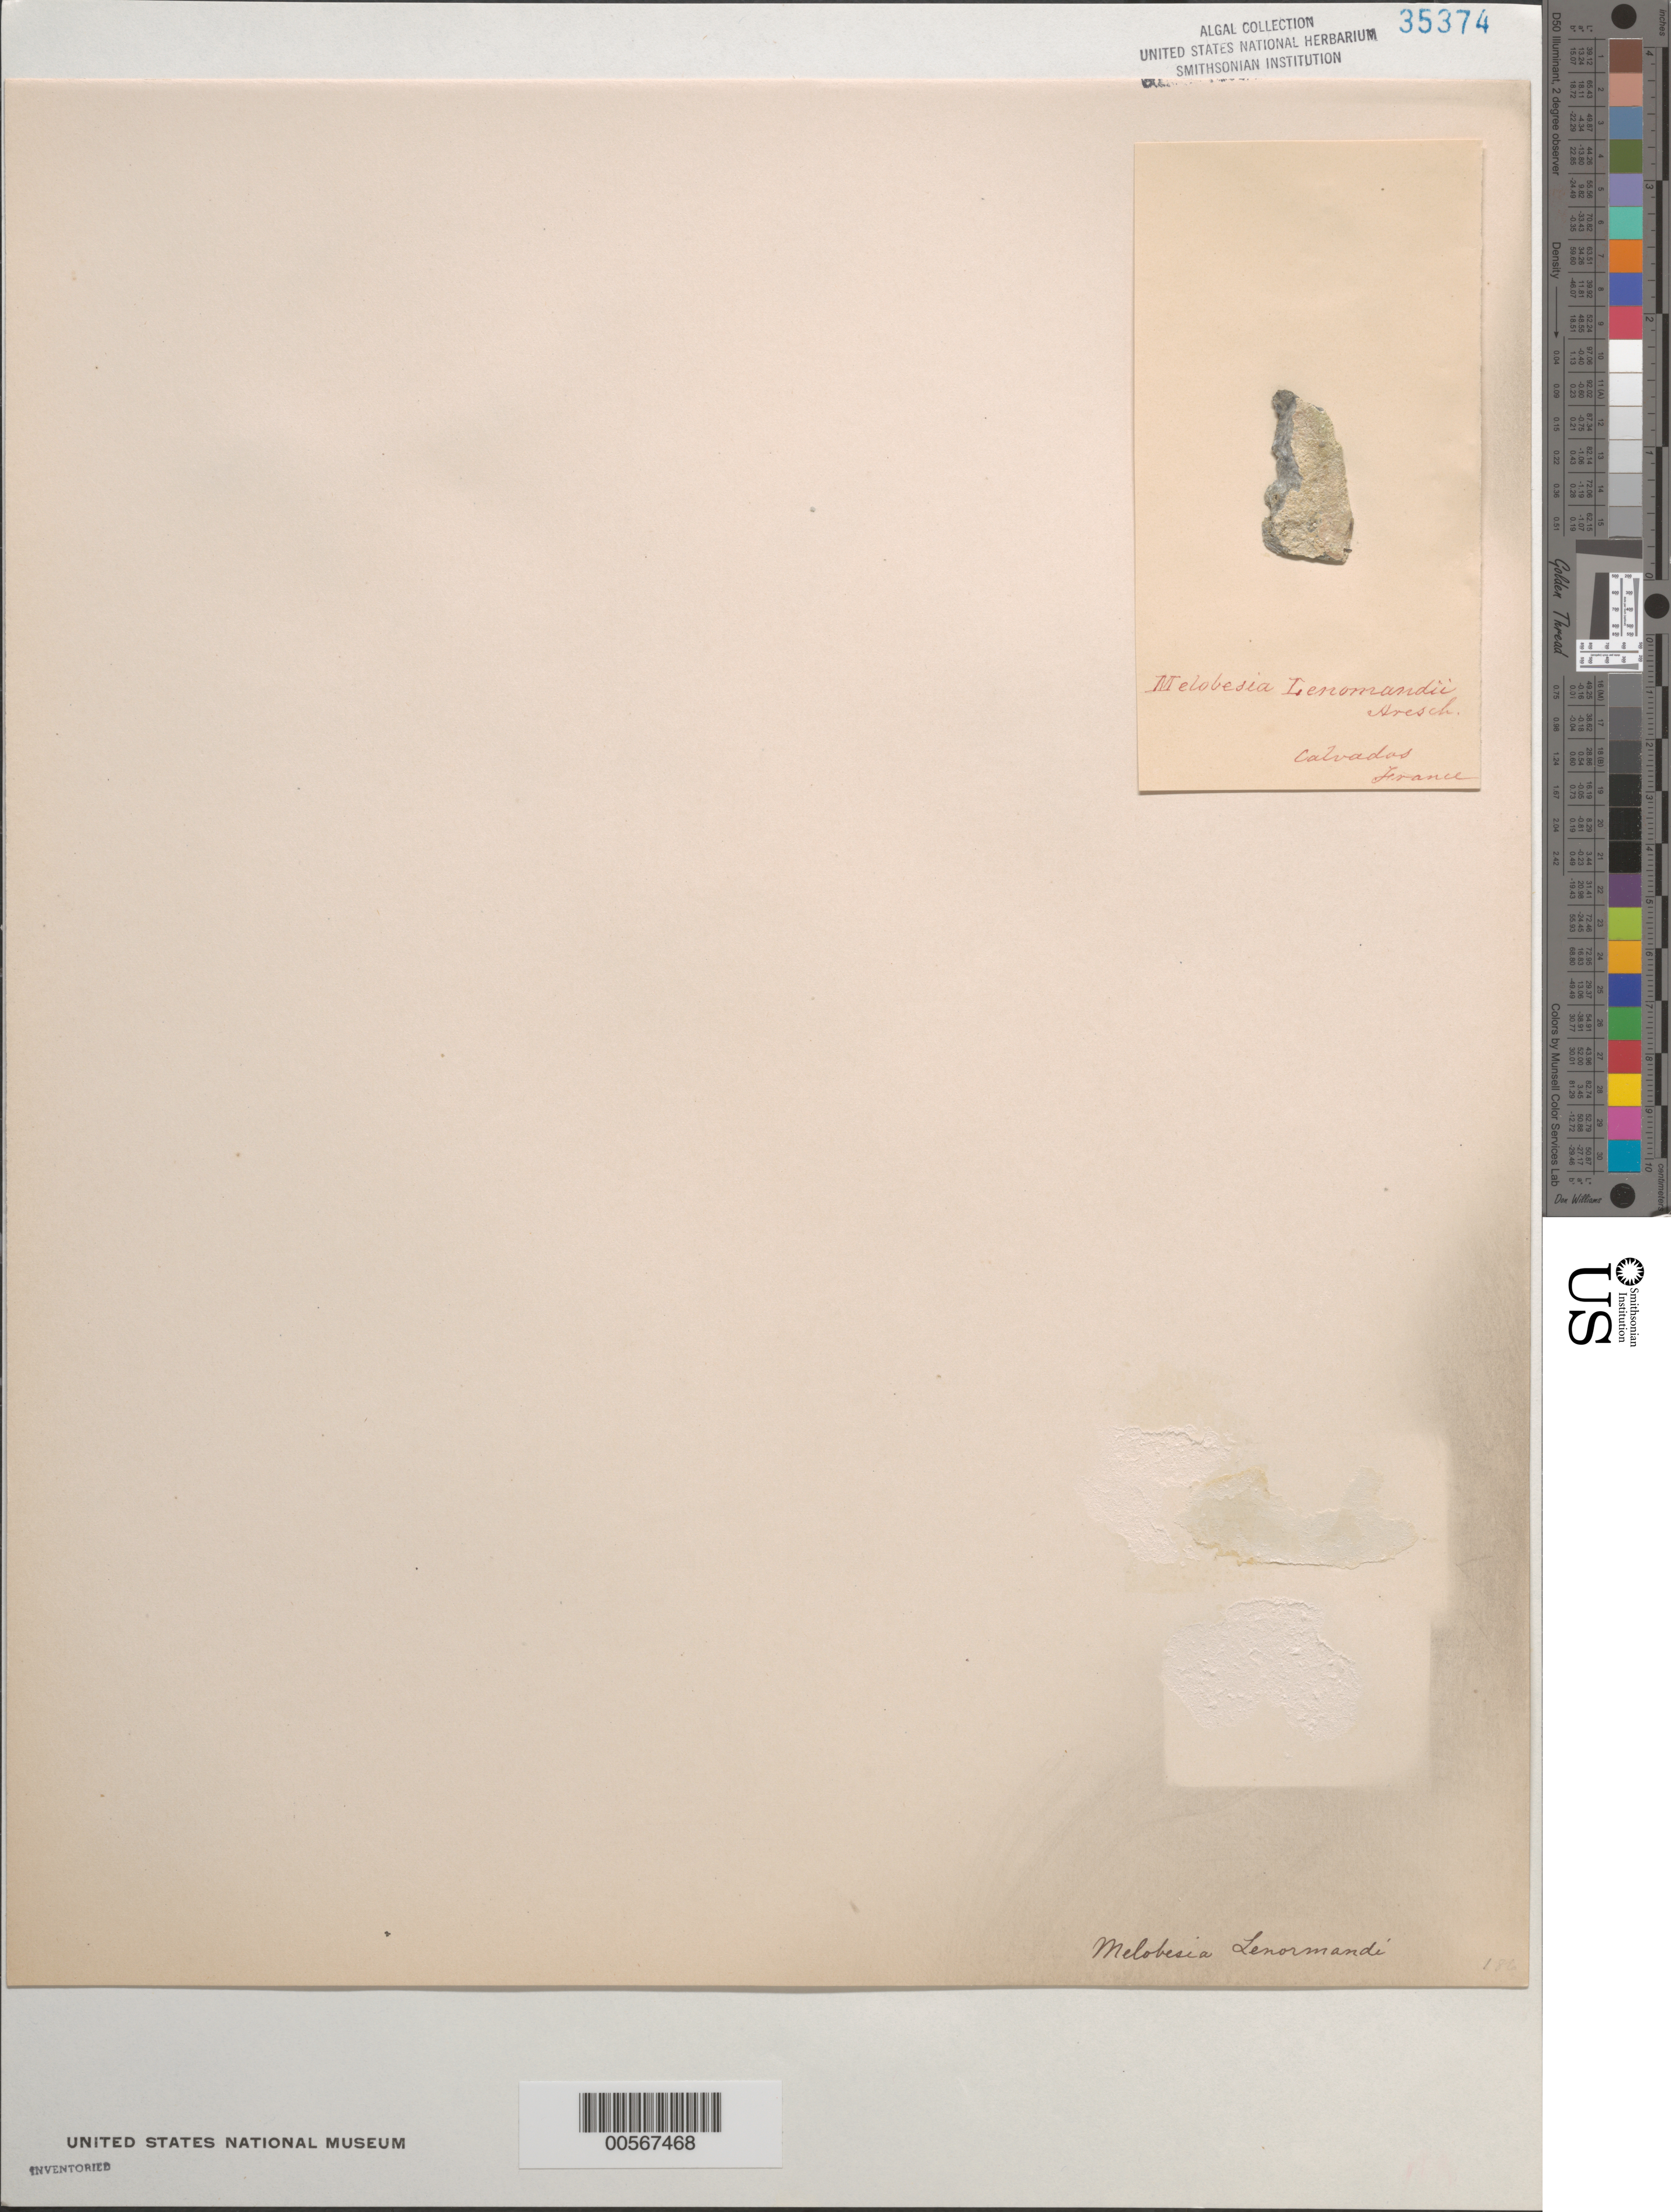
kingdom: Plantae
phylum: Rhodophyta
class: Florideophyceae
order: Corallinales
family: Hapalidiaceae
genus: Melobesia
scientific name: Melobesia lenormandi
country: France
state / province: Normandie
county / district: Calvados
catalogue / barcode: US 35374